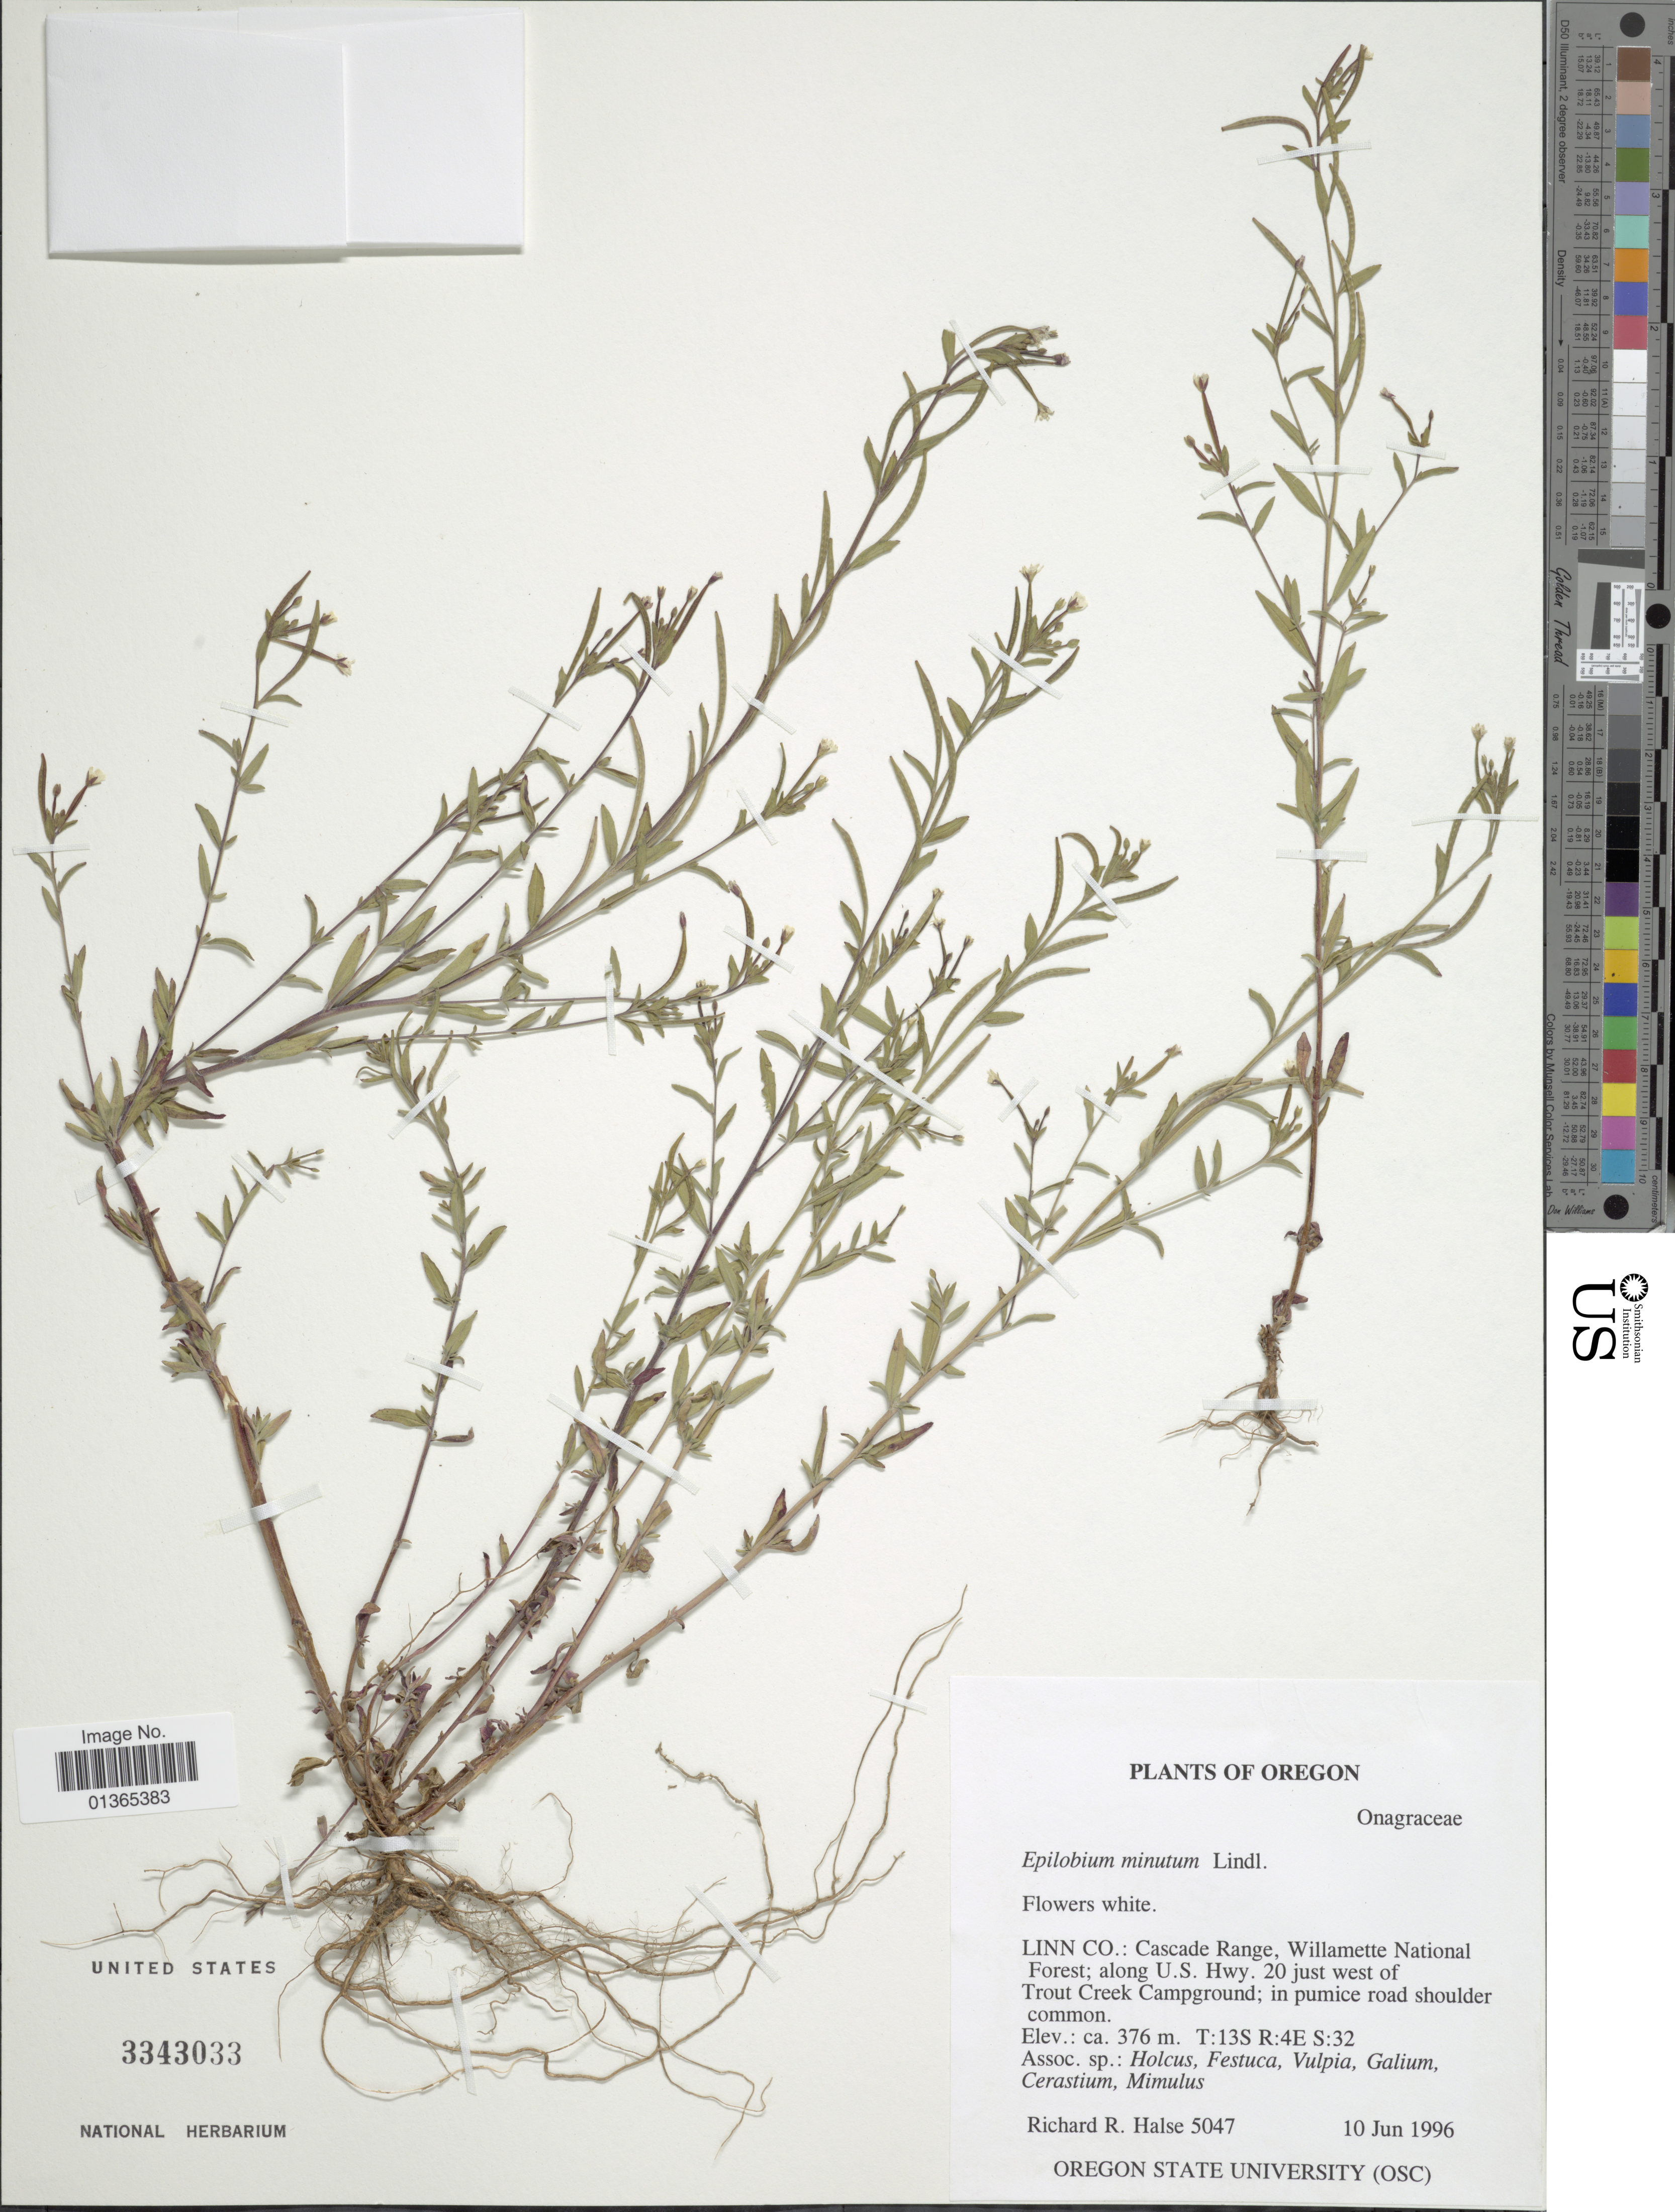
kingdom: Plantae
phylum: Tracheophyta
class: Magnoliopsida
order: Myrtales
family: Onagraceae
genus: Epilobium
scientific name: Epilobium minutum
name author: Lindl. ex Lehm.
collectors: R. Halse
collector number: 5047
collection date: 1996-06-10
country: United States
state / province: Oregon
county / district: Linn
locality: Linn Co.: Cascade Range, Willamette National Forest; along U.S. Hwy. 20 just west of Trout Creek Campground. T:13S R:4E S:32.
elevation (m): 376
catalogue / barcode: US 3343033